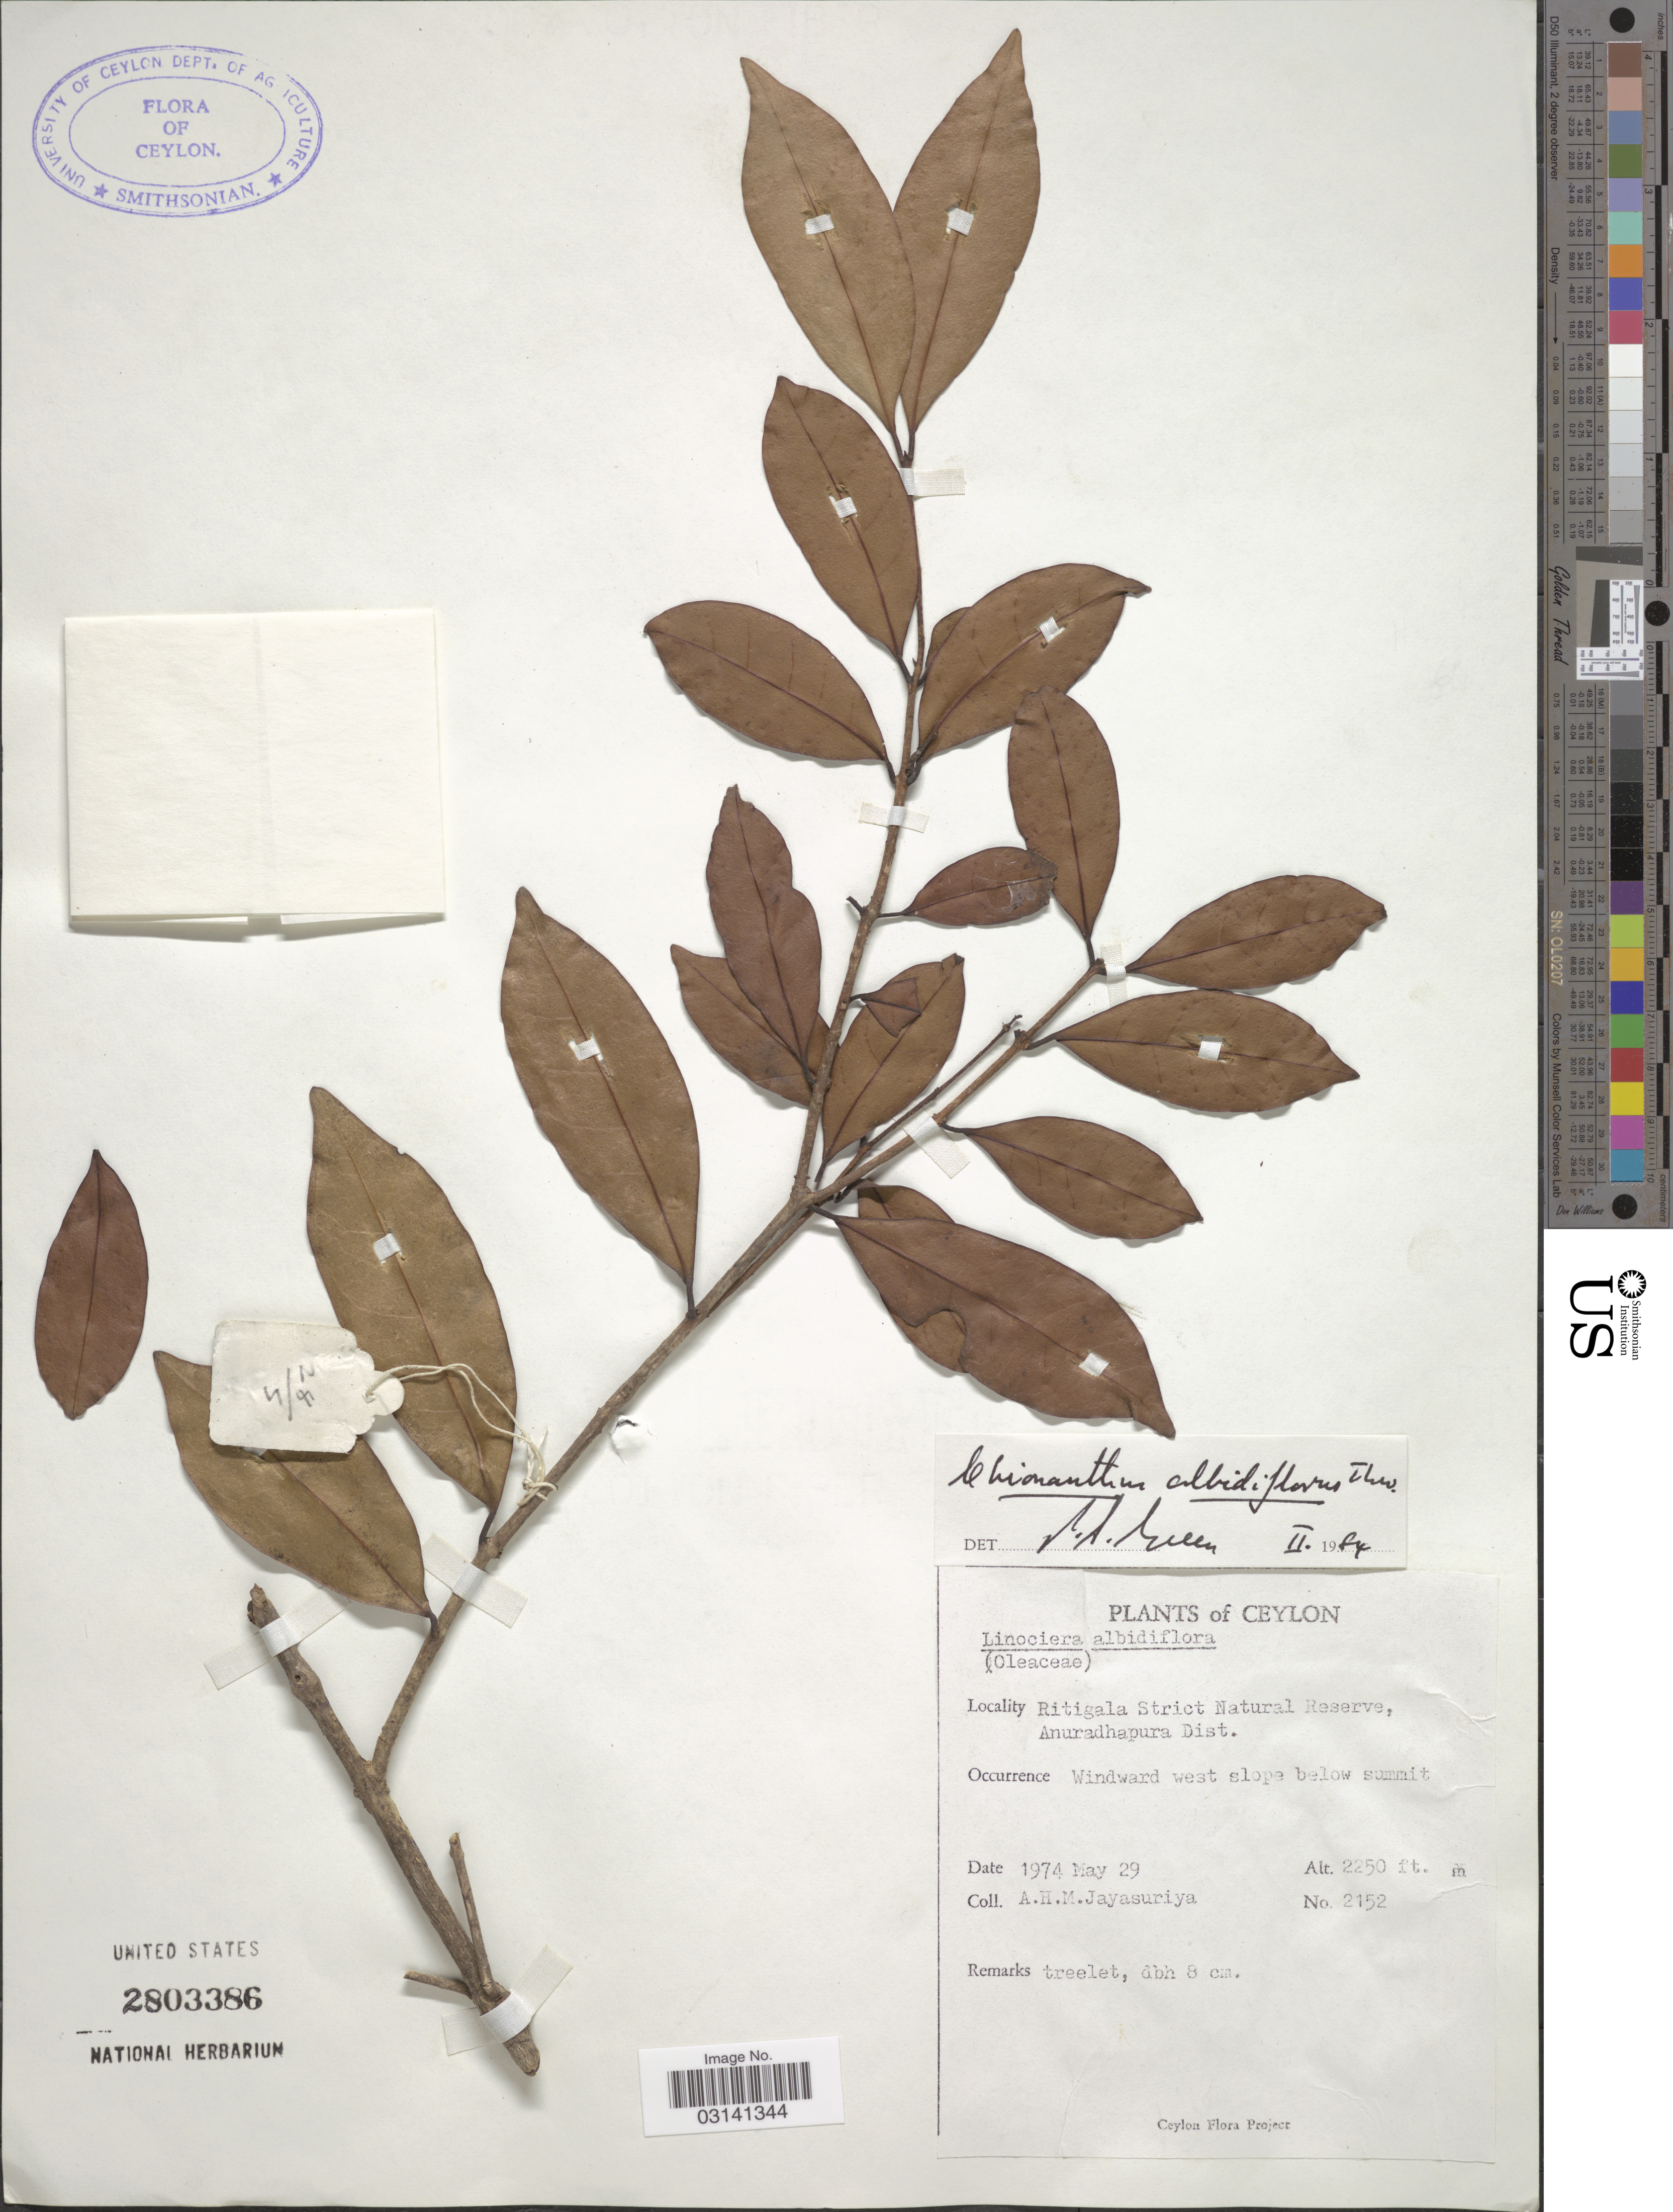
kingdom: Plantae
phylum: Tracheophyta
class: Magnoliopsida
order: Lamiales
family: Oleaceae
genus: Chionanthus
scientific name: Chionanthus albidiflorus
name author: Thwaites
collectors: A. H. Jayasuriya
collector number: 2152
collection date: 1974-05-29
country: Sri Lanka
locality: Ceylon, Ritigala Strict Natural Reserve, Anuradhapura Dist., Windward west slope below summit.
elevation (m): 686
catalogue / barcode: US 2803386